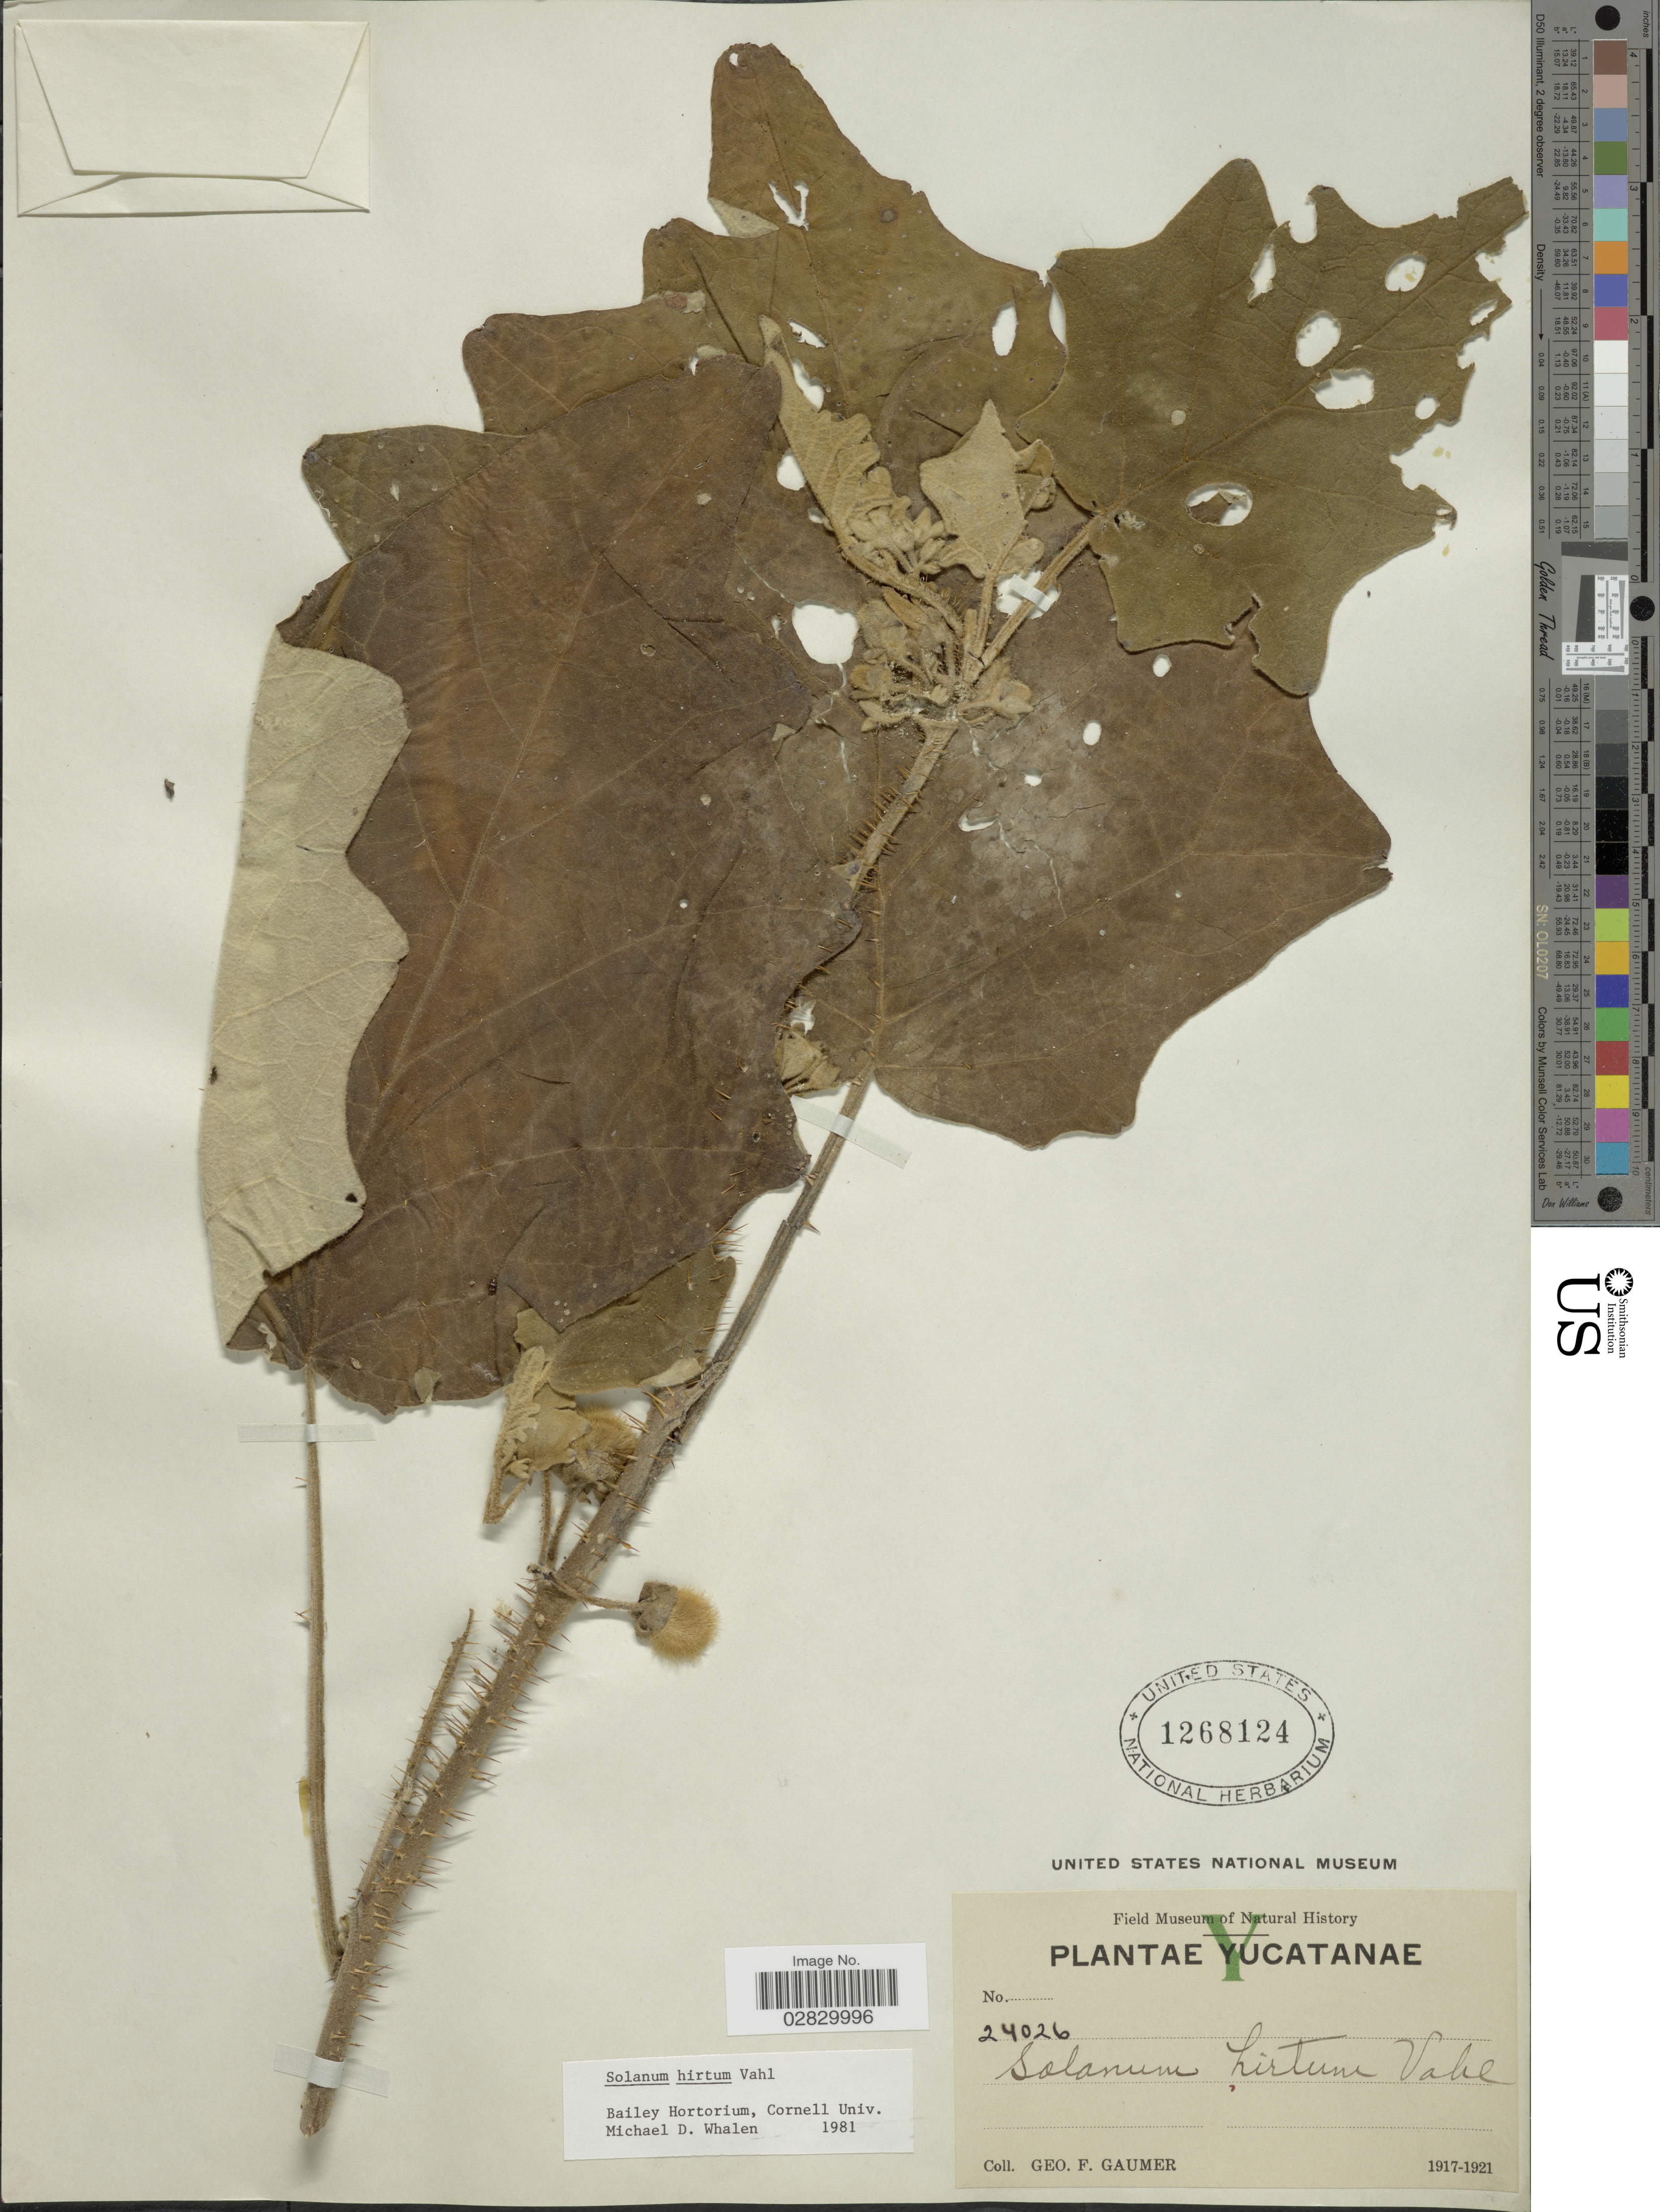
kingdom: Plantae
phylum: Tracheophyta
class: Magnoliopsida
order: Solanales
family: Solanaceae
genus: Solanum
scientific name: Solanum hirtum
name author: Vahl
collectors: G. F. Gaumer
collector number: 24026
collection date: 1917/1921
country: Mexico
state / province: Yucatán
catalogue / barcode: US 1268124